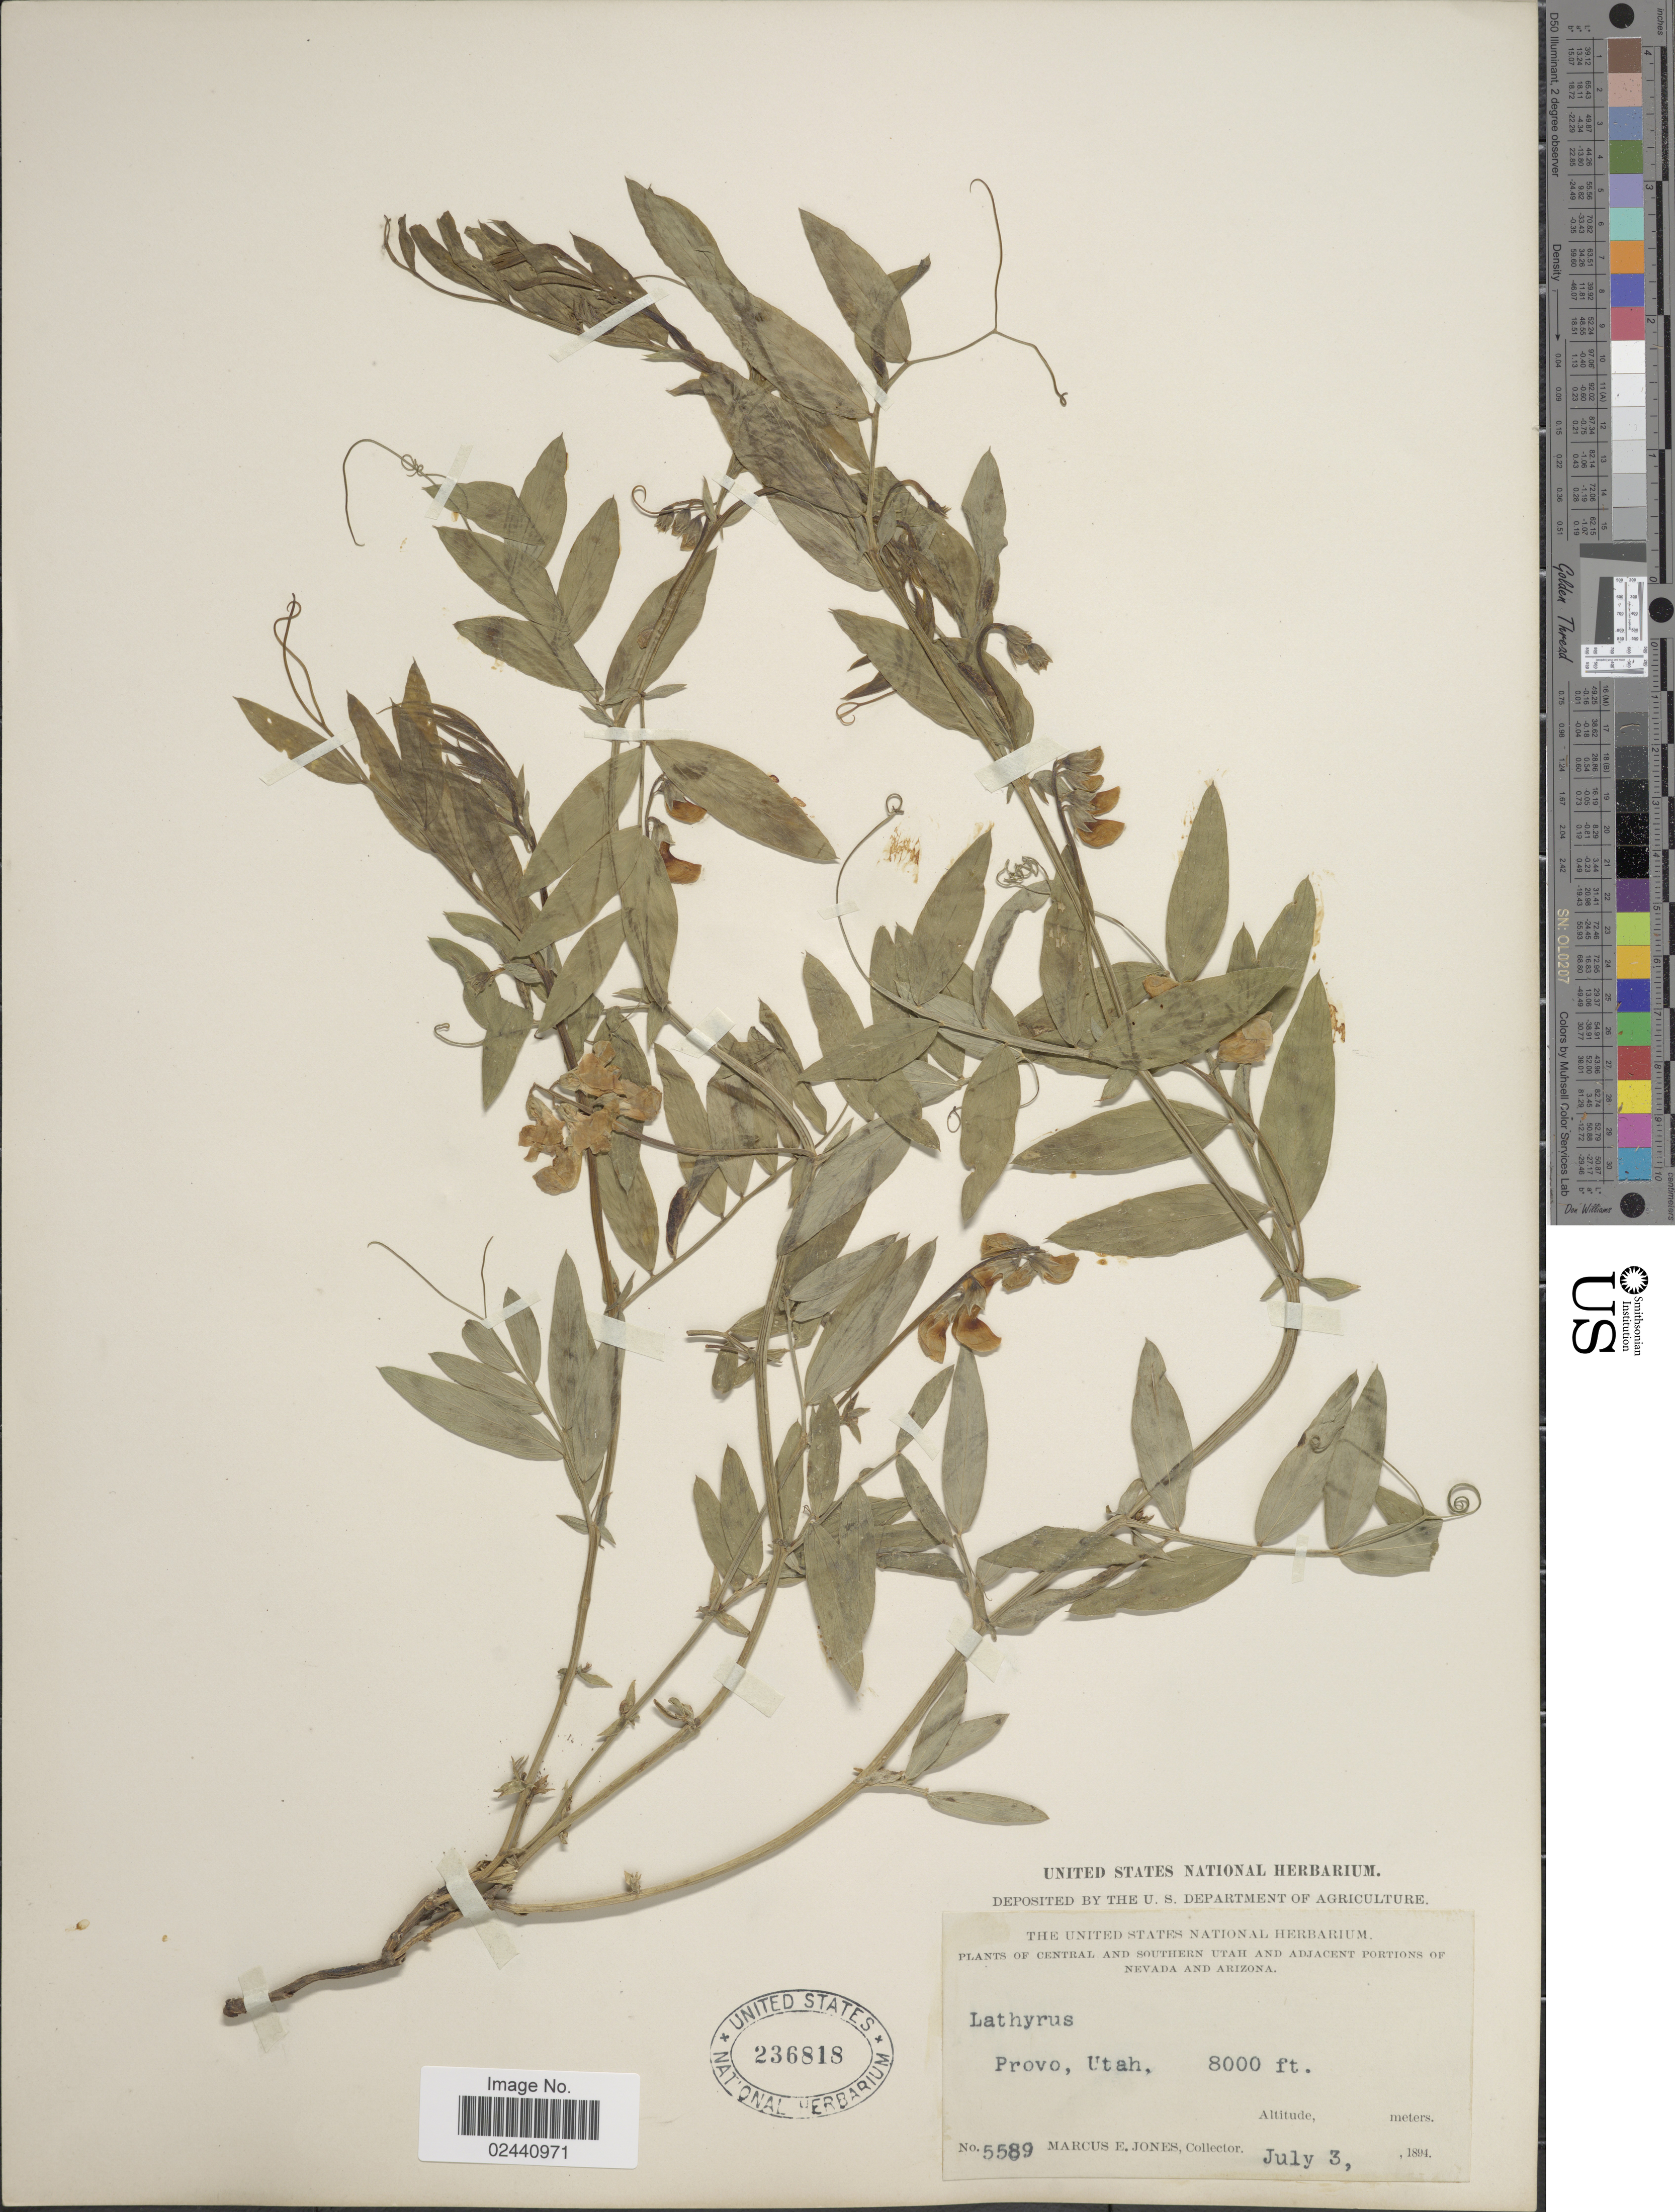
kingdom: Plantae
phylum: Tracheophyta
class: Magnoliopsida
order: Fabales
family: Fabaceae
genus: Lathyrus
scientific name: Lathyrus leucanthus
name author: Rydb.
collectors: M. E. Jones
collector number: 5589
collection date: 1894-07-03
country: United States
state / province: Utah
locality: Central and Southern Utah. Provo, Utah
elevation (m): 2438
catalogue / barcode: US 236818